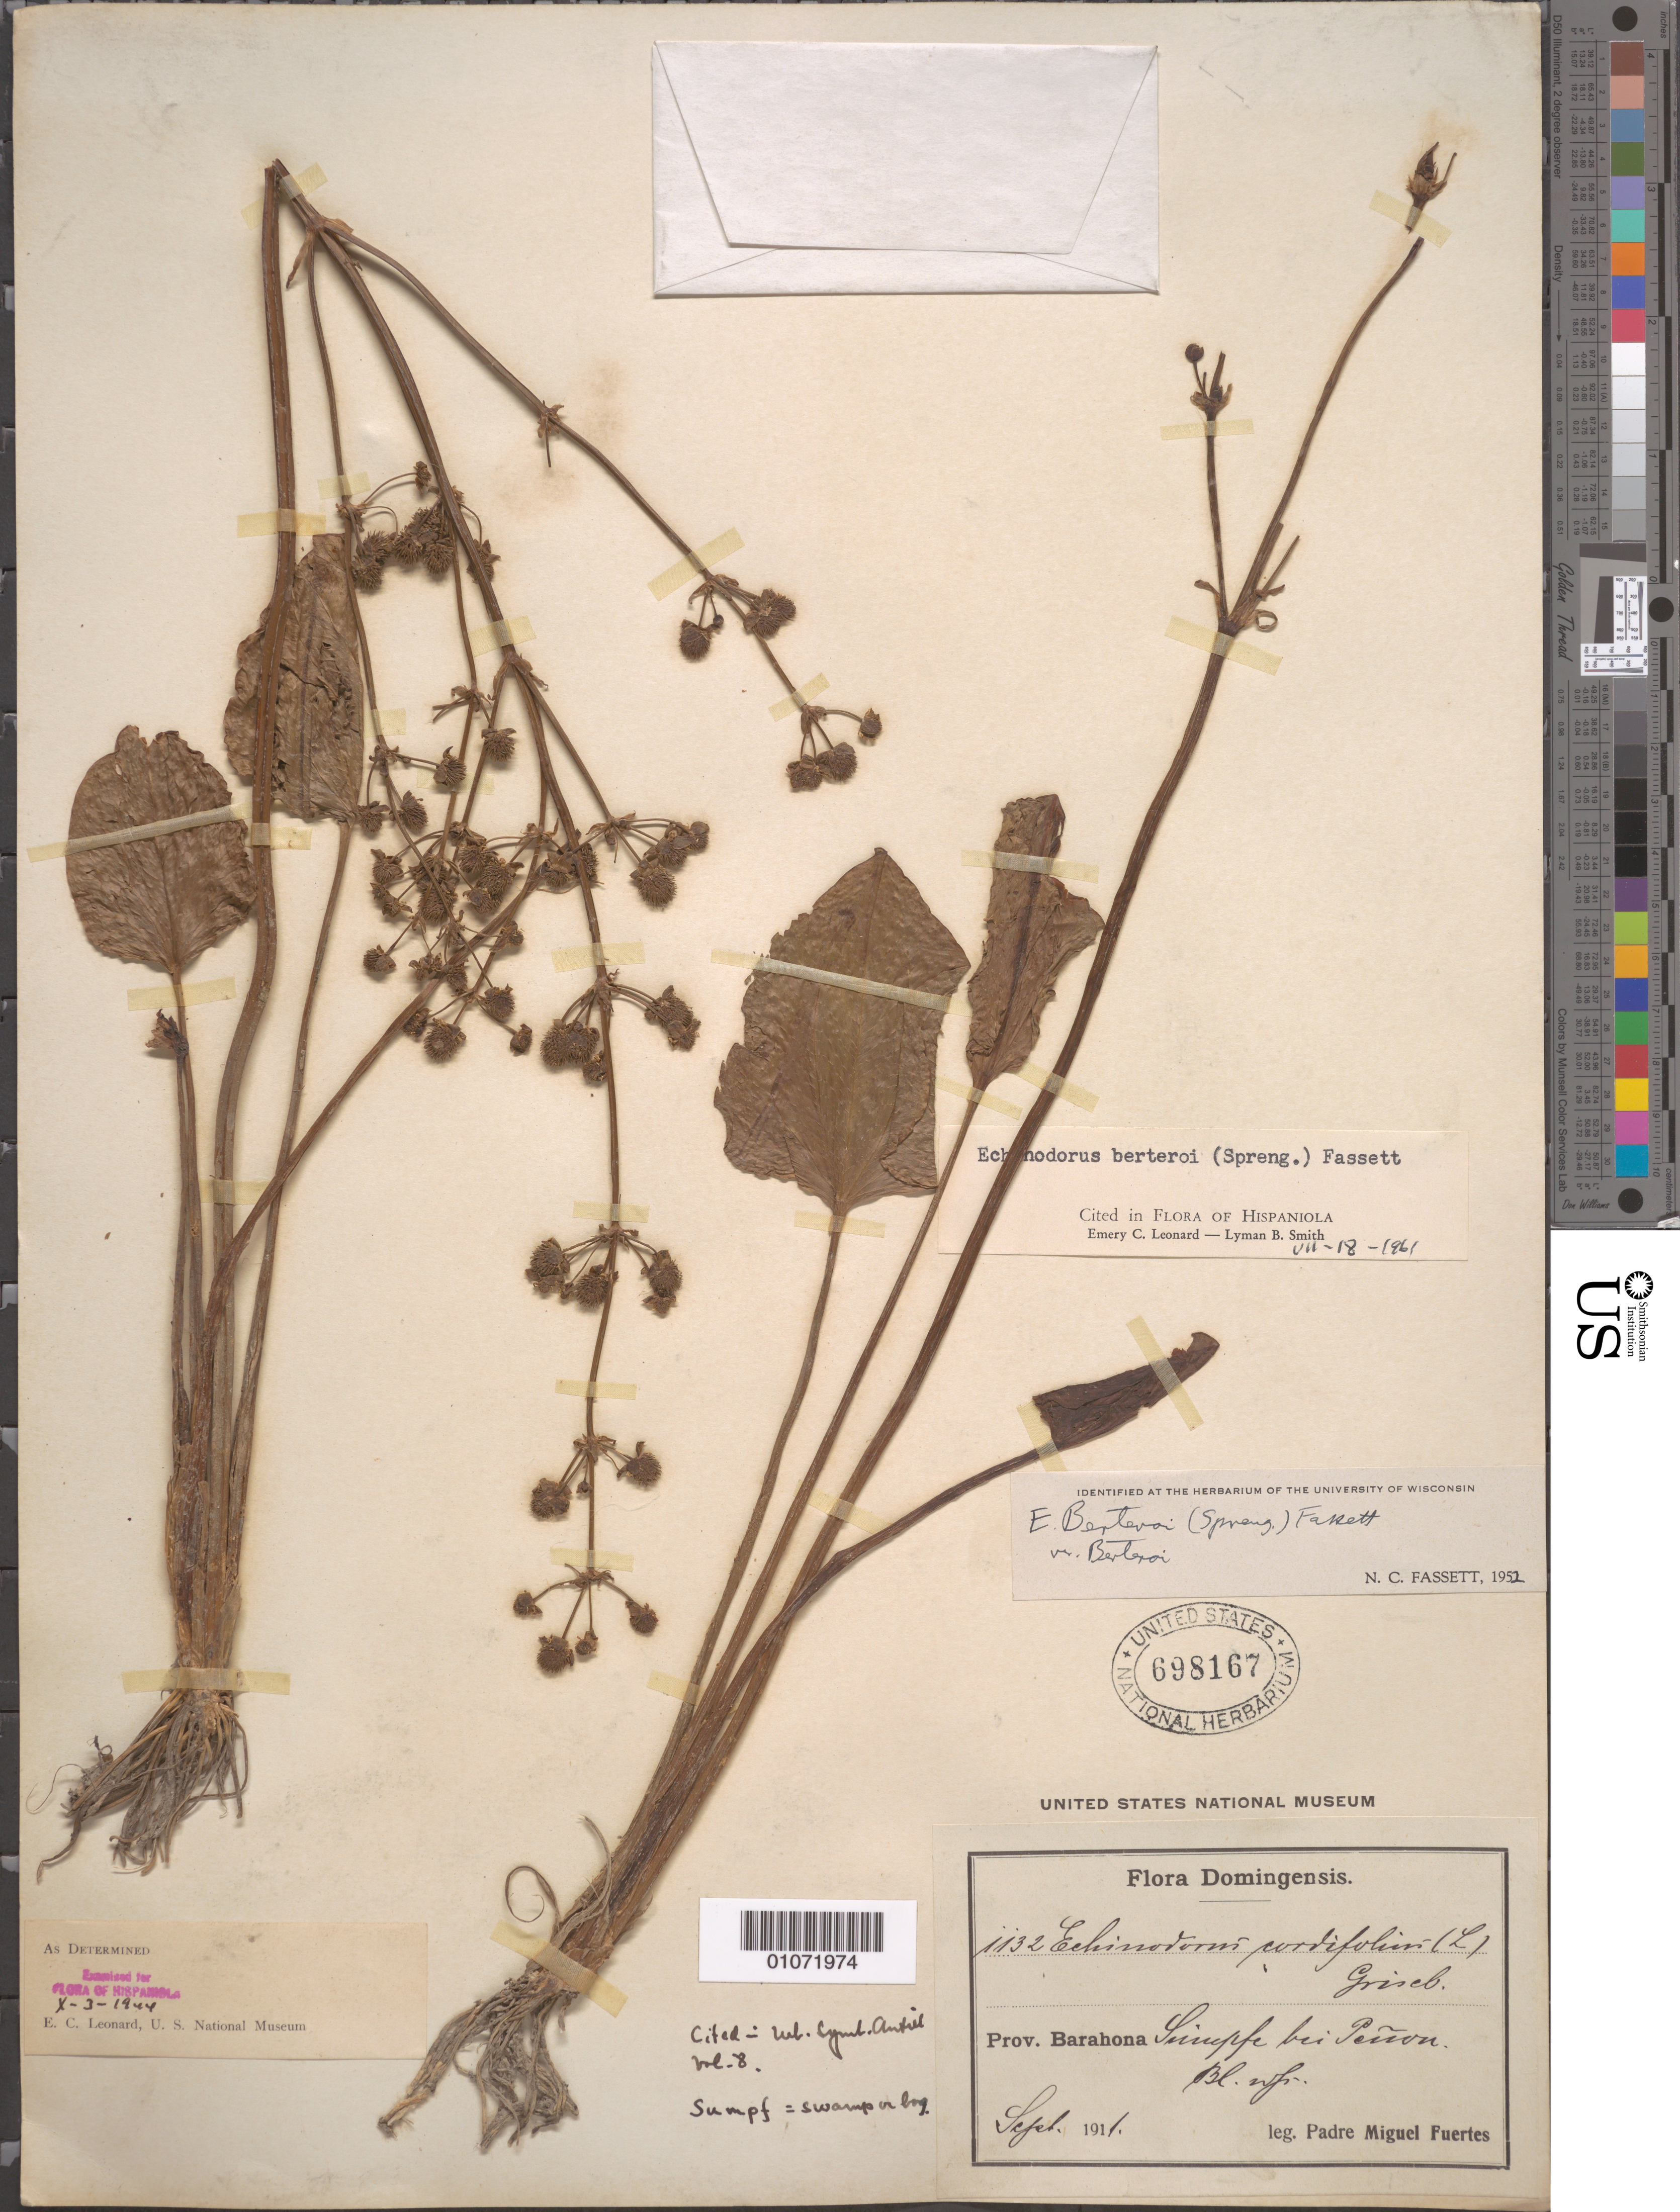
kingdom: Plantae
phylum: Tracheophyta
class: Liliopsida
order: Alismatales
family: Alismataceae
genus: Echinodorus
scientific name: Echinodorus berteroi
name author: (Spreng.) Fassett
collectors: M. D. Fuertes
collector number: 1132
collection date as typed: Sep 1911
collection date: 1911-09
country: Dominican Republic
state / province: Barahona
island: Hispaniola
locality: Simpiere de pierna.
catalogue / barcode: US 698167